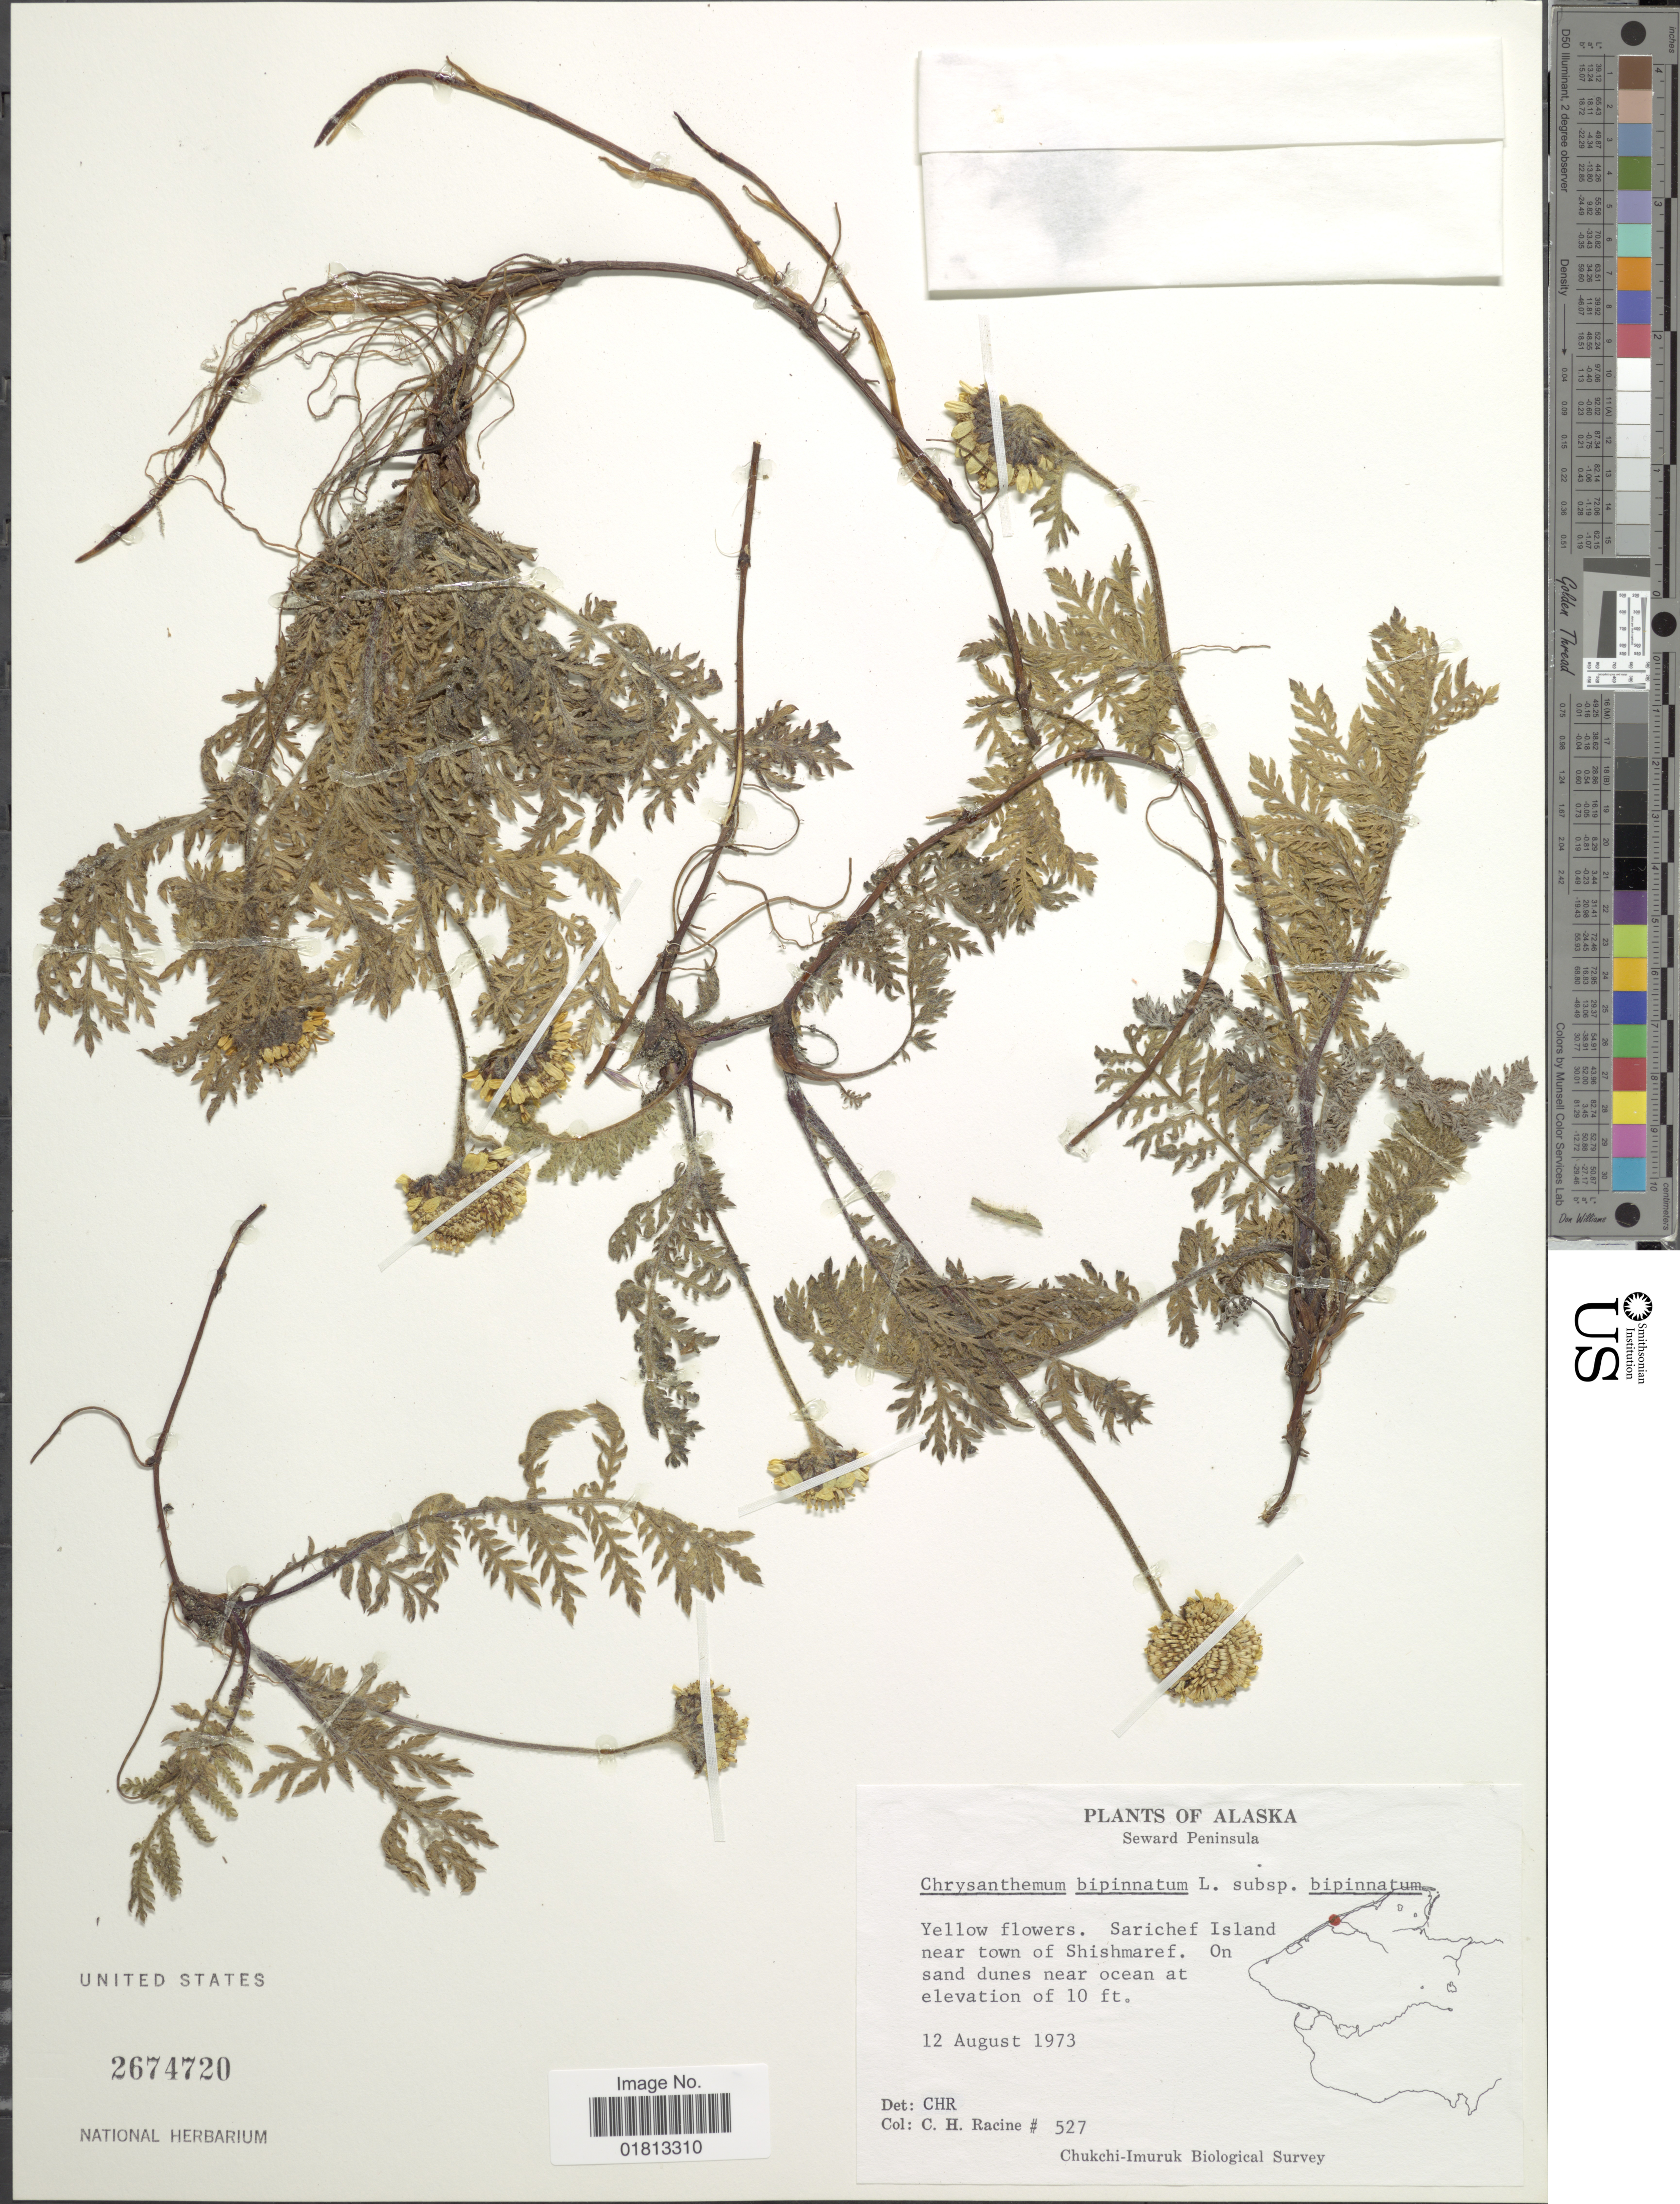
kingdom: Plantae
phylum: Tracheophyta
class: Magnoliopsida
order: Asterales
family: Asteraceae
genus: Tanacetum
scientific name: Tanacetum bipinnatum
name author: (L.) Sch. Bip.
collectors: C. Racine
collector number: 527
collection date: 1973-08-12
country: United States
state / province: Alaska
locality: Seward Peninsula, Sarichef Island near town of Shismaref, On sand dunes near ocean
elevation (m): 3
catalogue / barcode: US 2674720